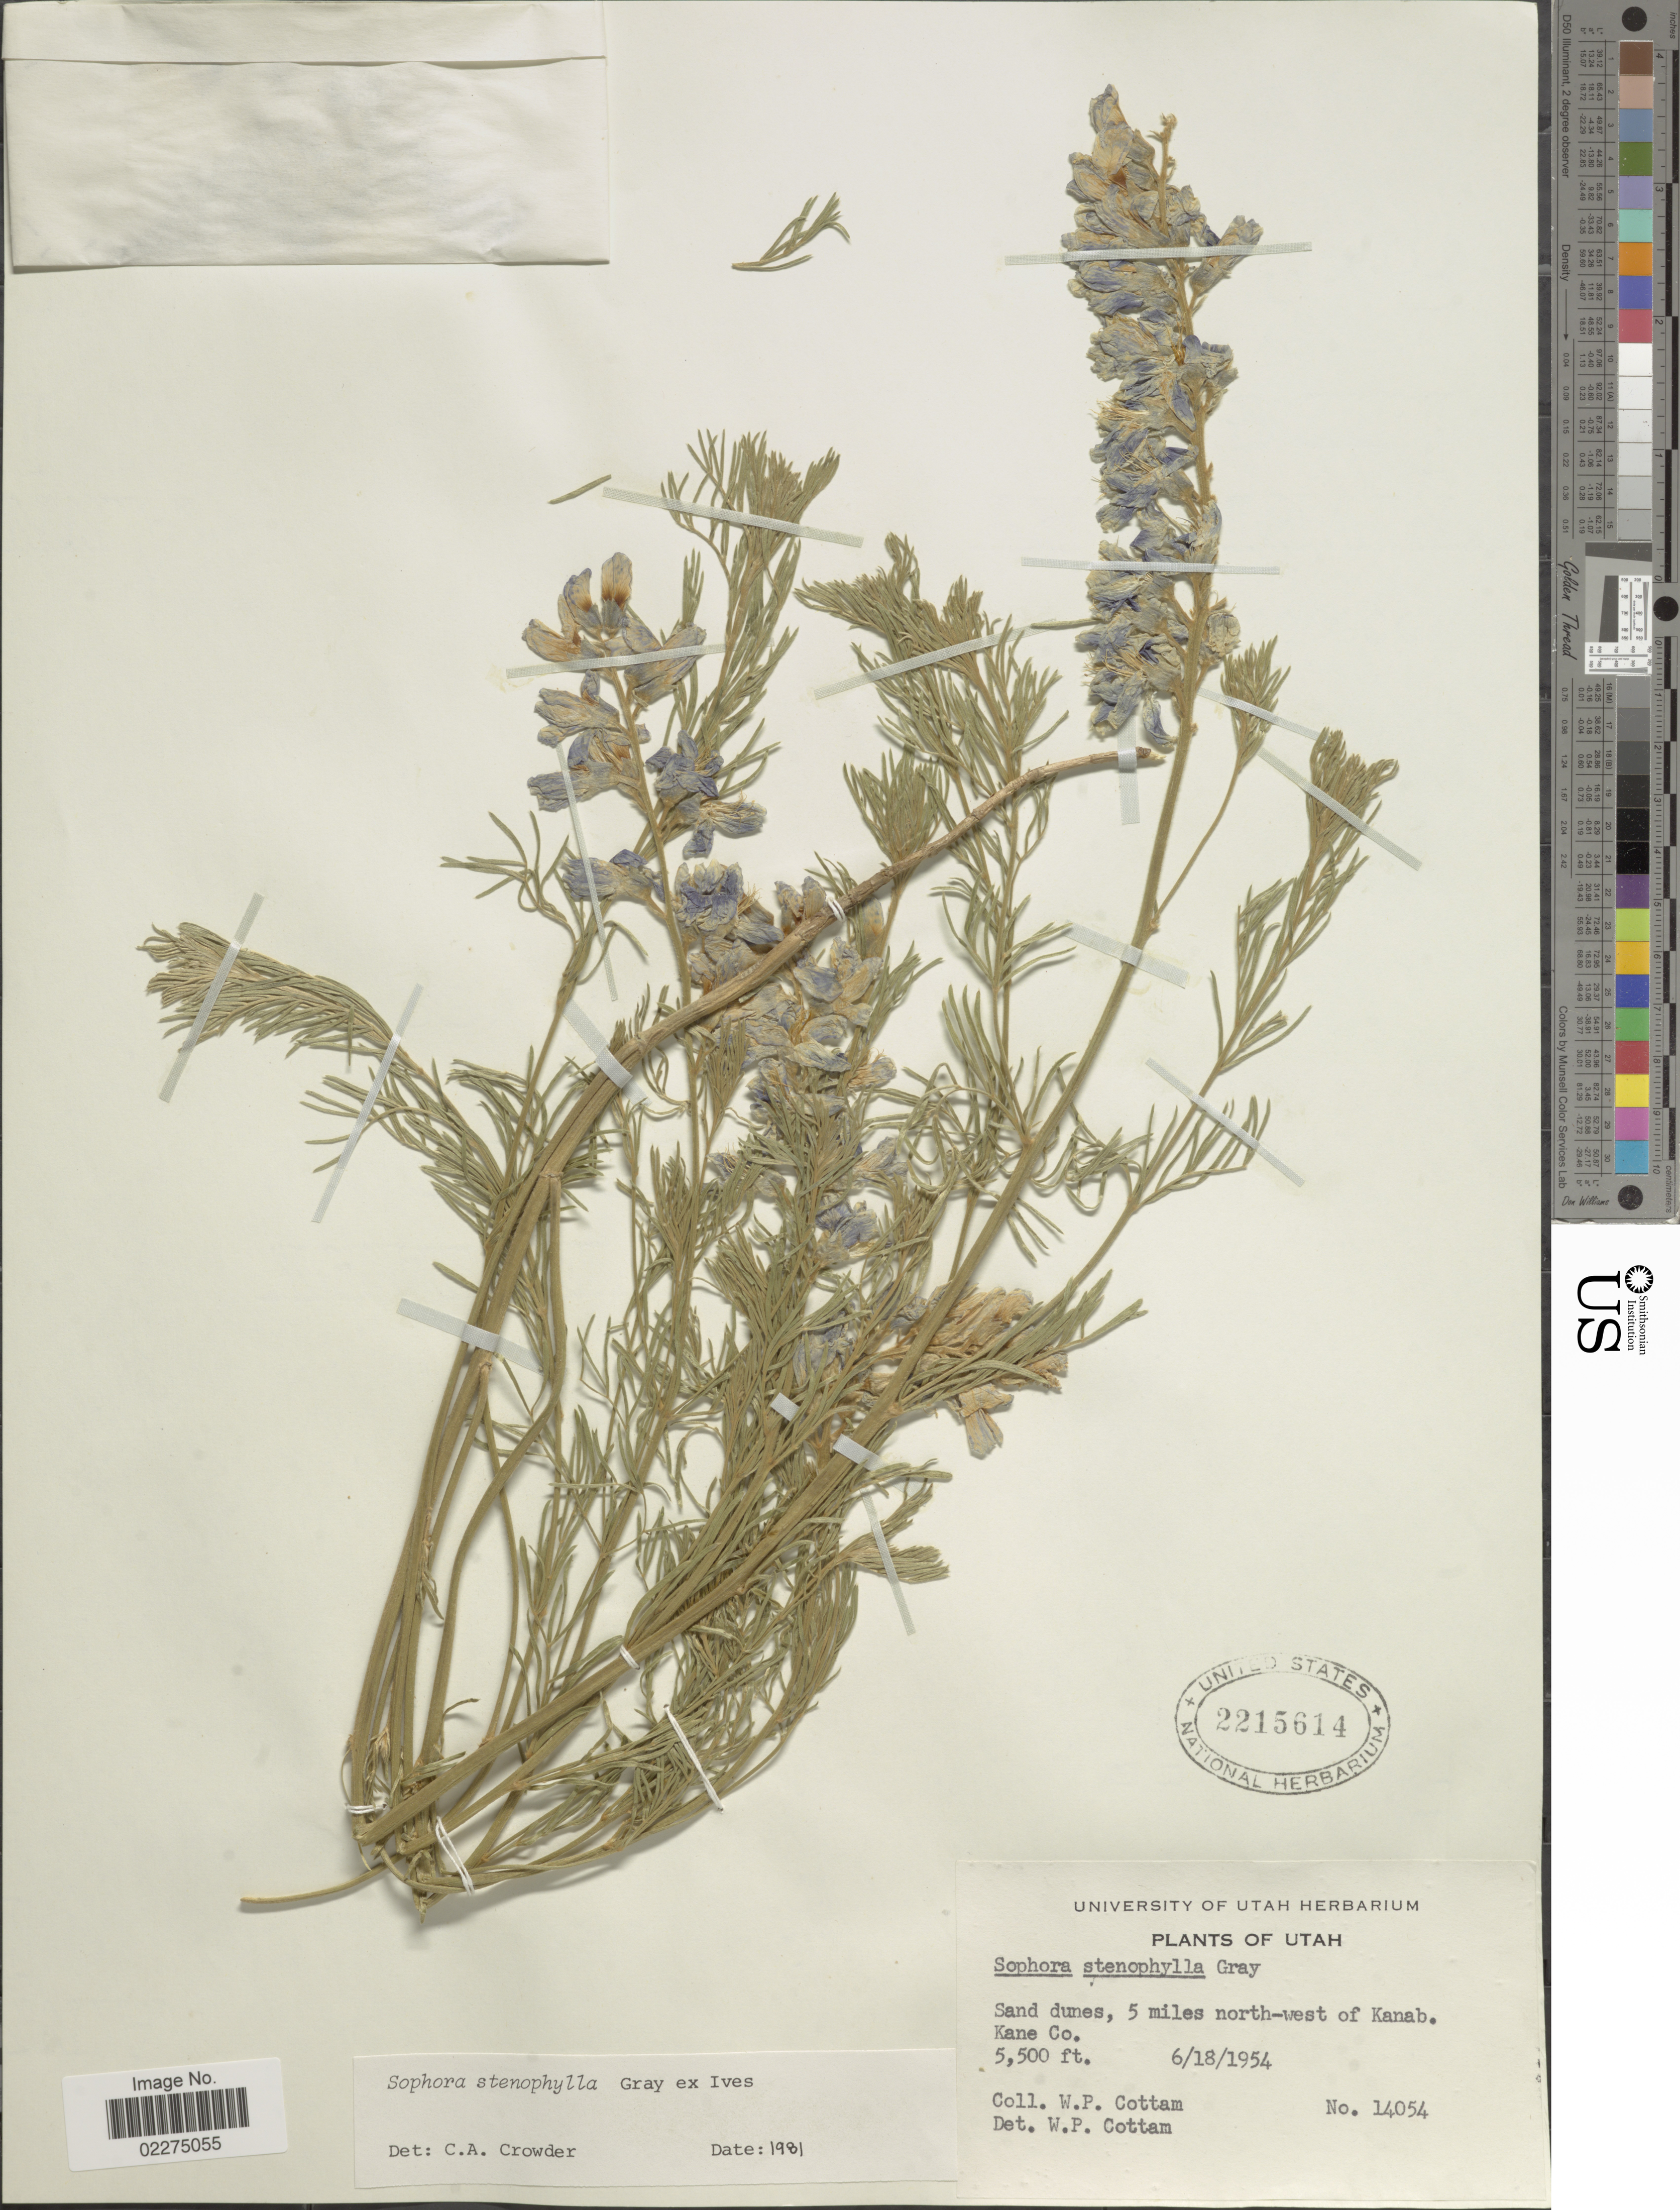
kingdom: Plantae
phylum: Tracheophyta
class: Magnoliopsida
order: Fabales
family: Fabaceae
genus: Sophora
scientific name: Sophora stenophylla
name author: A. Gray in Ives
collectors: W. Cottam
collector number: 14054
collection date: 1954-06-18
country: United States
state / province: Utah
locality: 5 miles north-west of Kanab. Kane Co.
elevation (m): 1676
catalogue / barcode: US 2215614